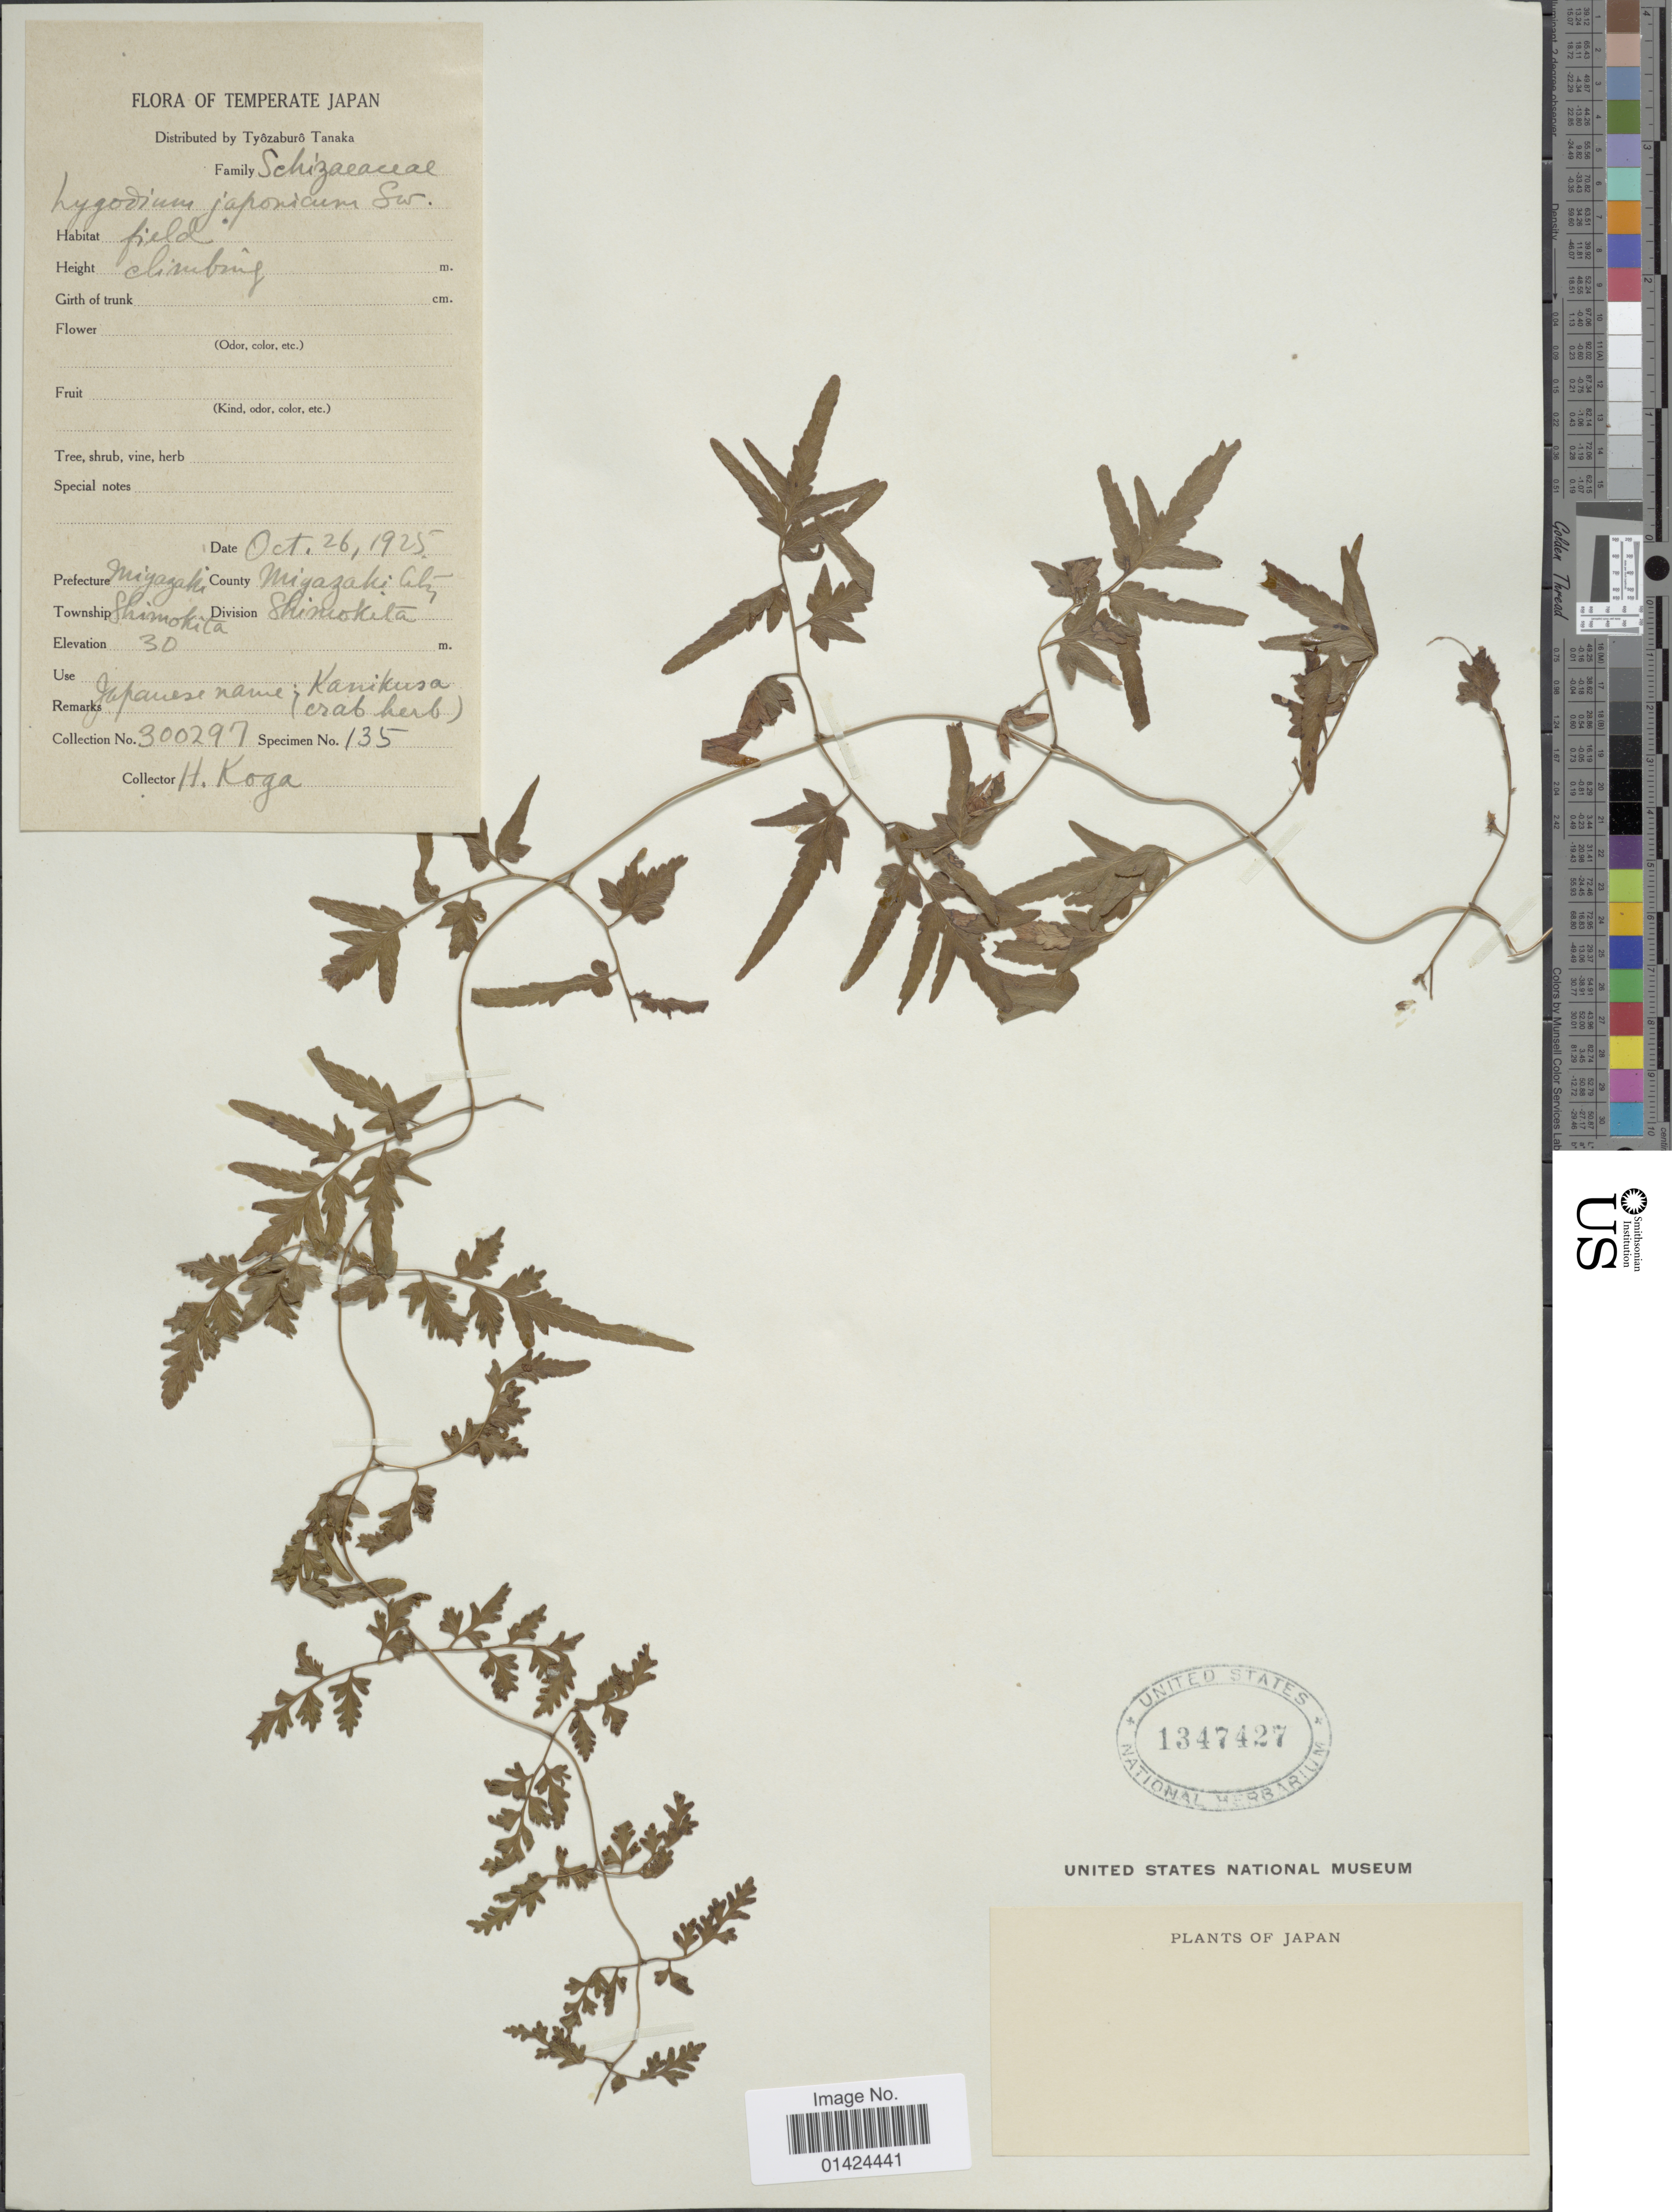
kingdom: Plantae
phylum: Tracheophyta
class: Polypodiopsida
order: Schizaeales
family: Lygodiaceae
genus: Lygodium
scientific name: Lygodium japonicum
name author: (Thunb.) Sw.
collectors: H. Koga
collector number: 300297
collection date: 1925-10-26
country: Japan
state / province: Miyazaki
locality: Temperate Japan. Prefecture Miyazaki. County Miyazaki City. Township Shimokita. Division Shimokita.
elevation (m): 30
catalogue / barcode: US 1347427